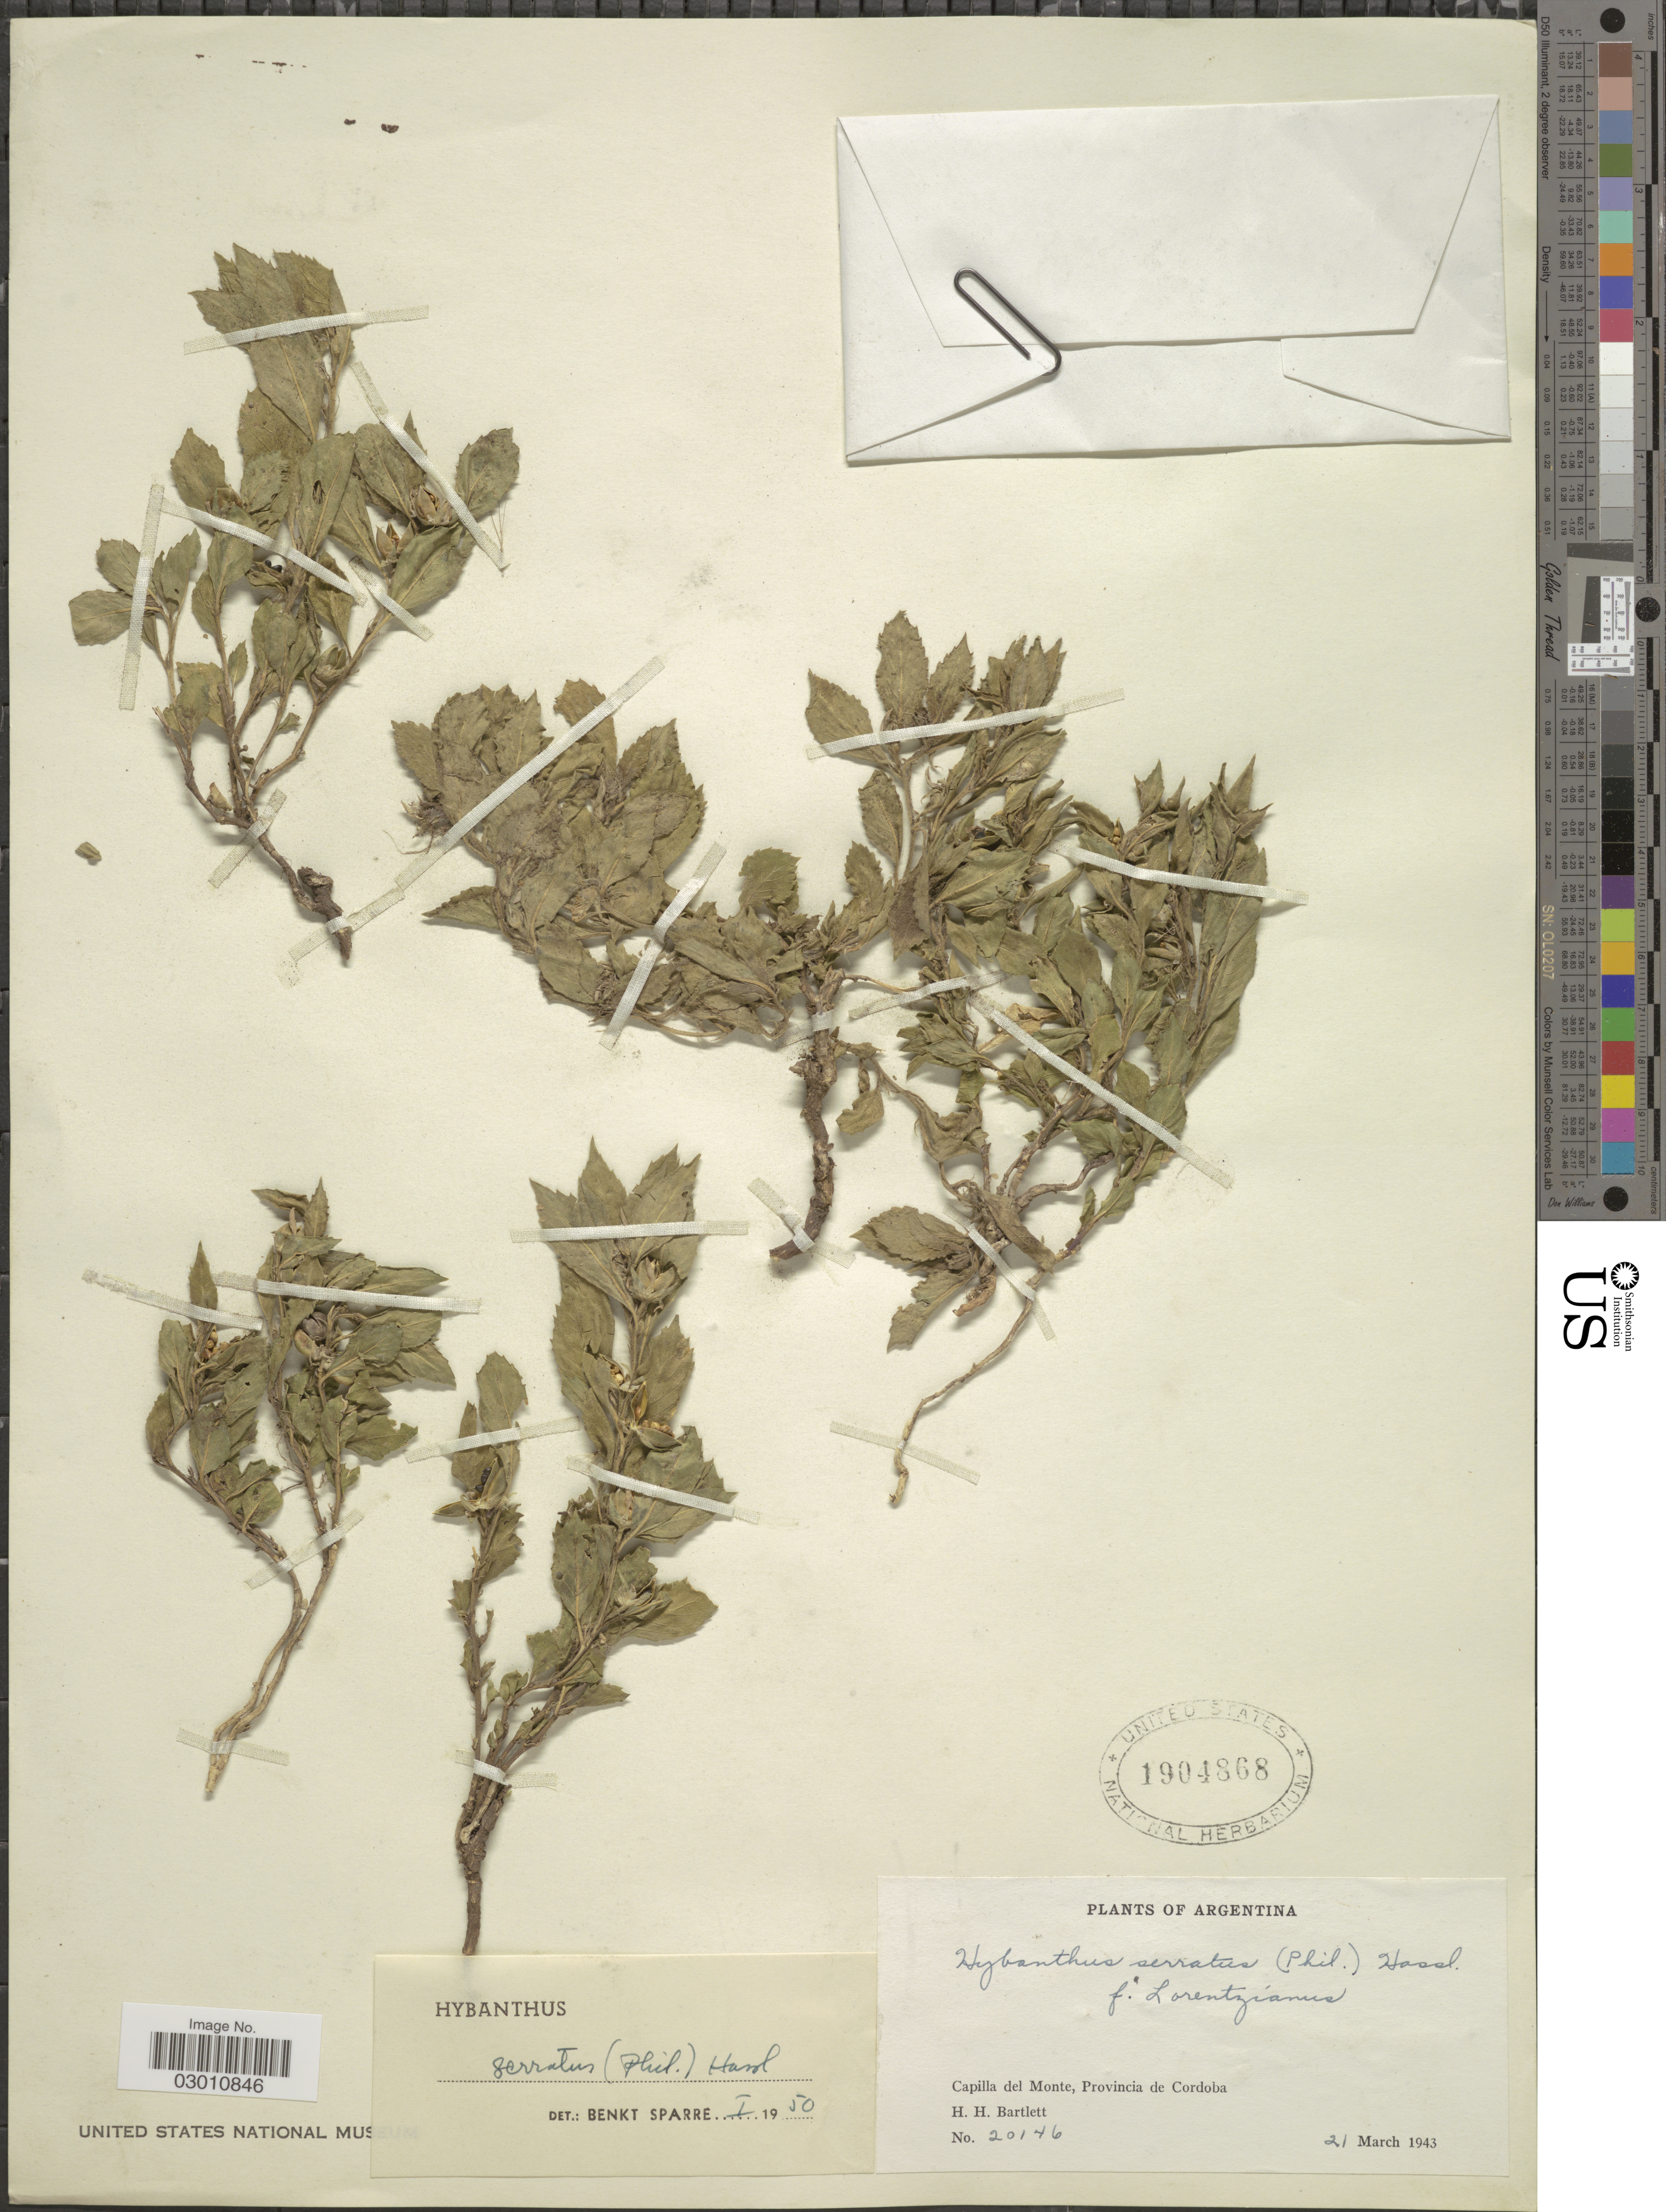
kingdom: Plantae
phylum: Tracheophyta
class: Magnoliopsida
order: Malpighiales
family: Violaceae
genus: Pombalia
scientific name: Pombalia serrata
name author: (Phil.) Paula-Souza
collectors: H. H. Bartlett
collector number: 20146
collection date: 1943-03-21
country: Argentina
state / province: Cordoba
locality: Capilla del Monte.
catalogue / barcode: US 1904868